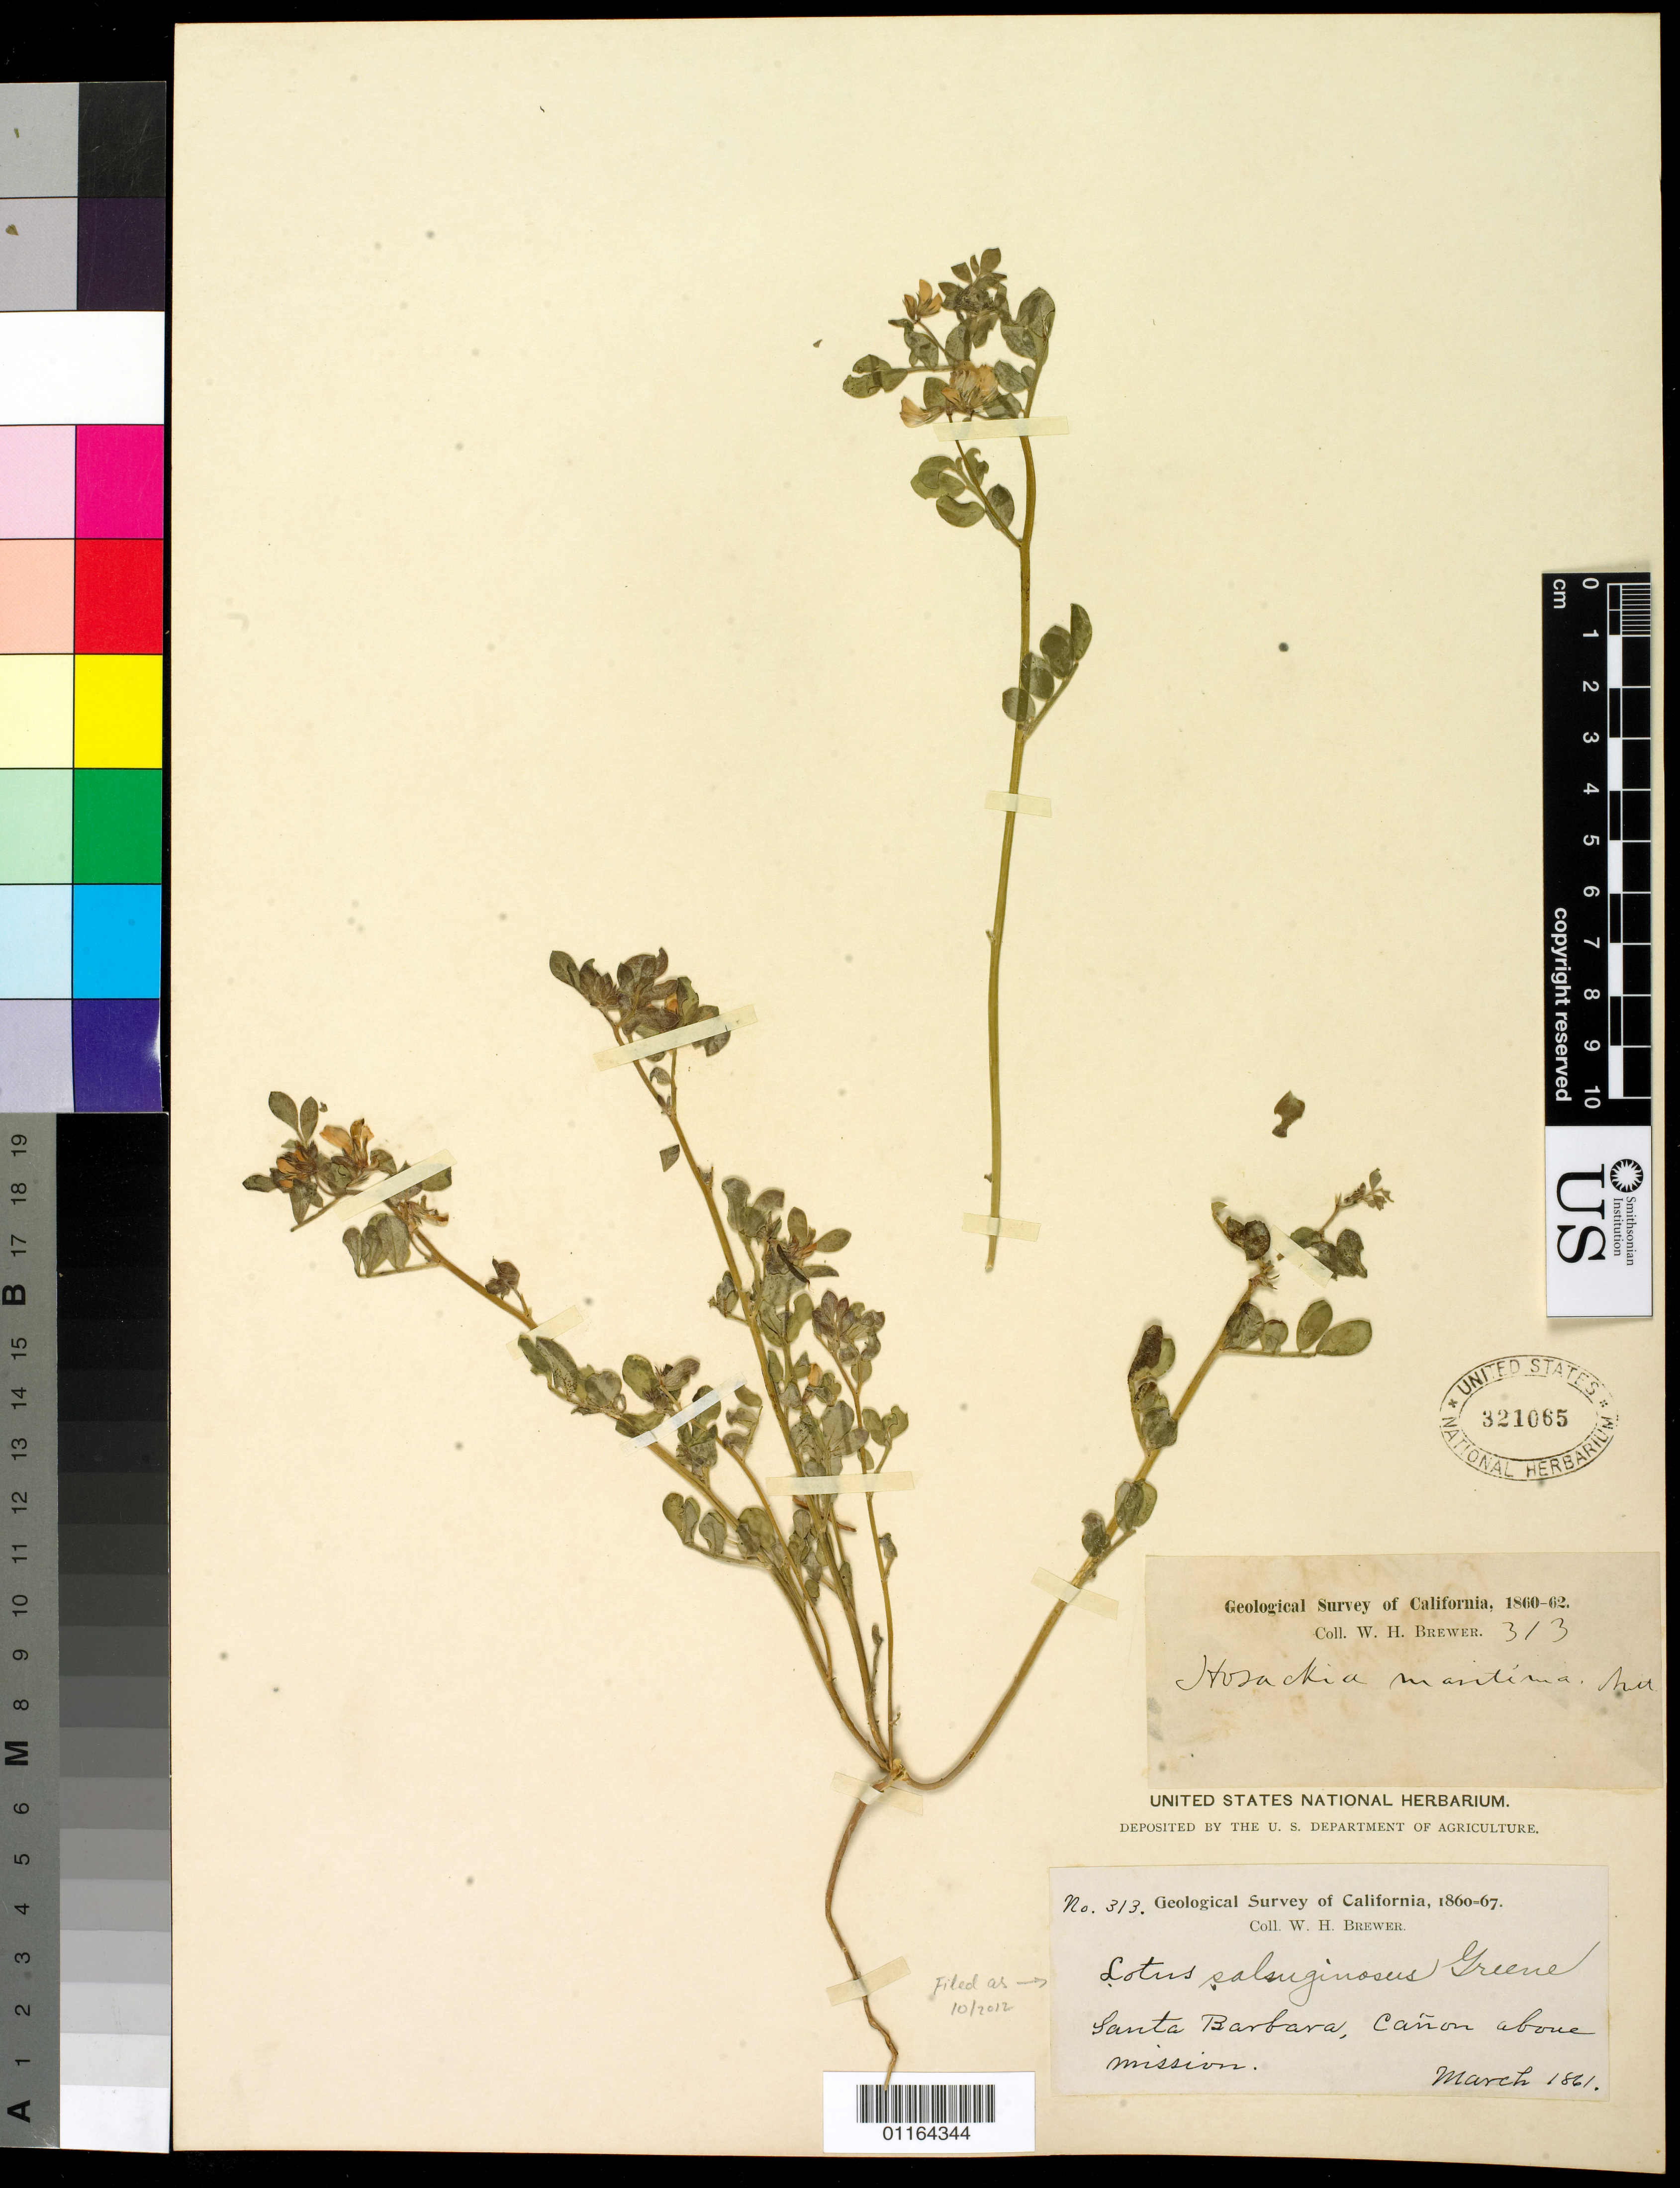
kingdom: Plantae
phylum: Tracheophyta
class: Magnoliopsida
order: Fabales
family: Fabaceae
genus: Acmispon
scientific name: Acmispon maritimus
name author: (Nutt.) D.D. Sokoloff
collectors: W. H. Brewer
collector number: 313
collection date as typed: Mar 1861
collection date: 1861-03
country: United States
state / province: California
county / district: Santa Barbara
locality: Santa Barbara, canyon above mission.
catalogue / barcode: US 321065